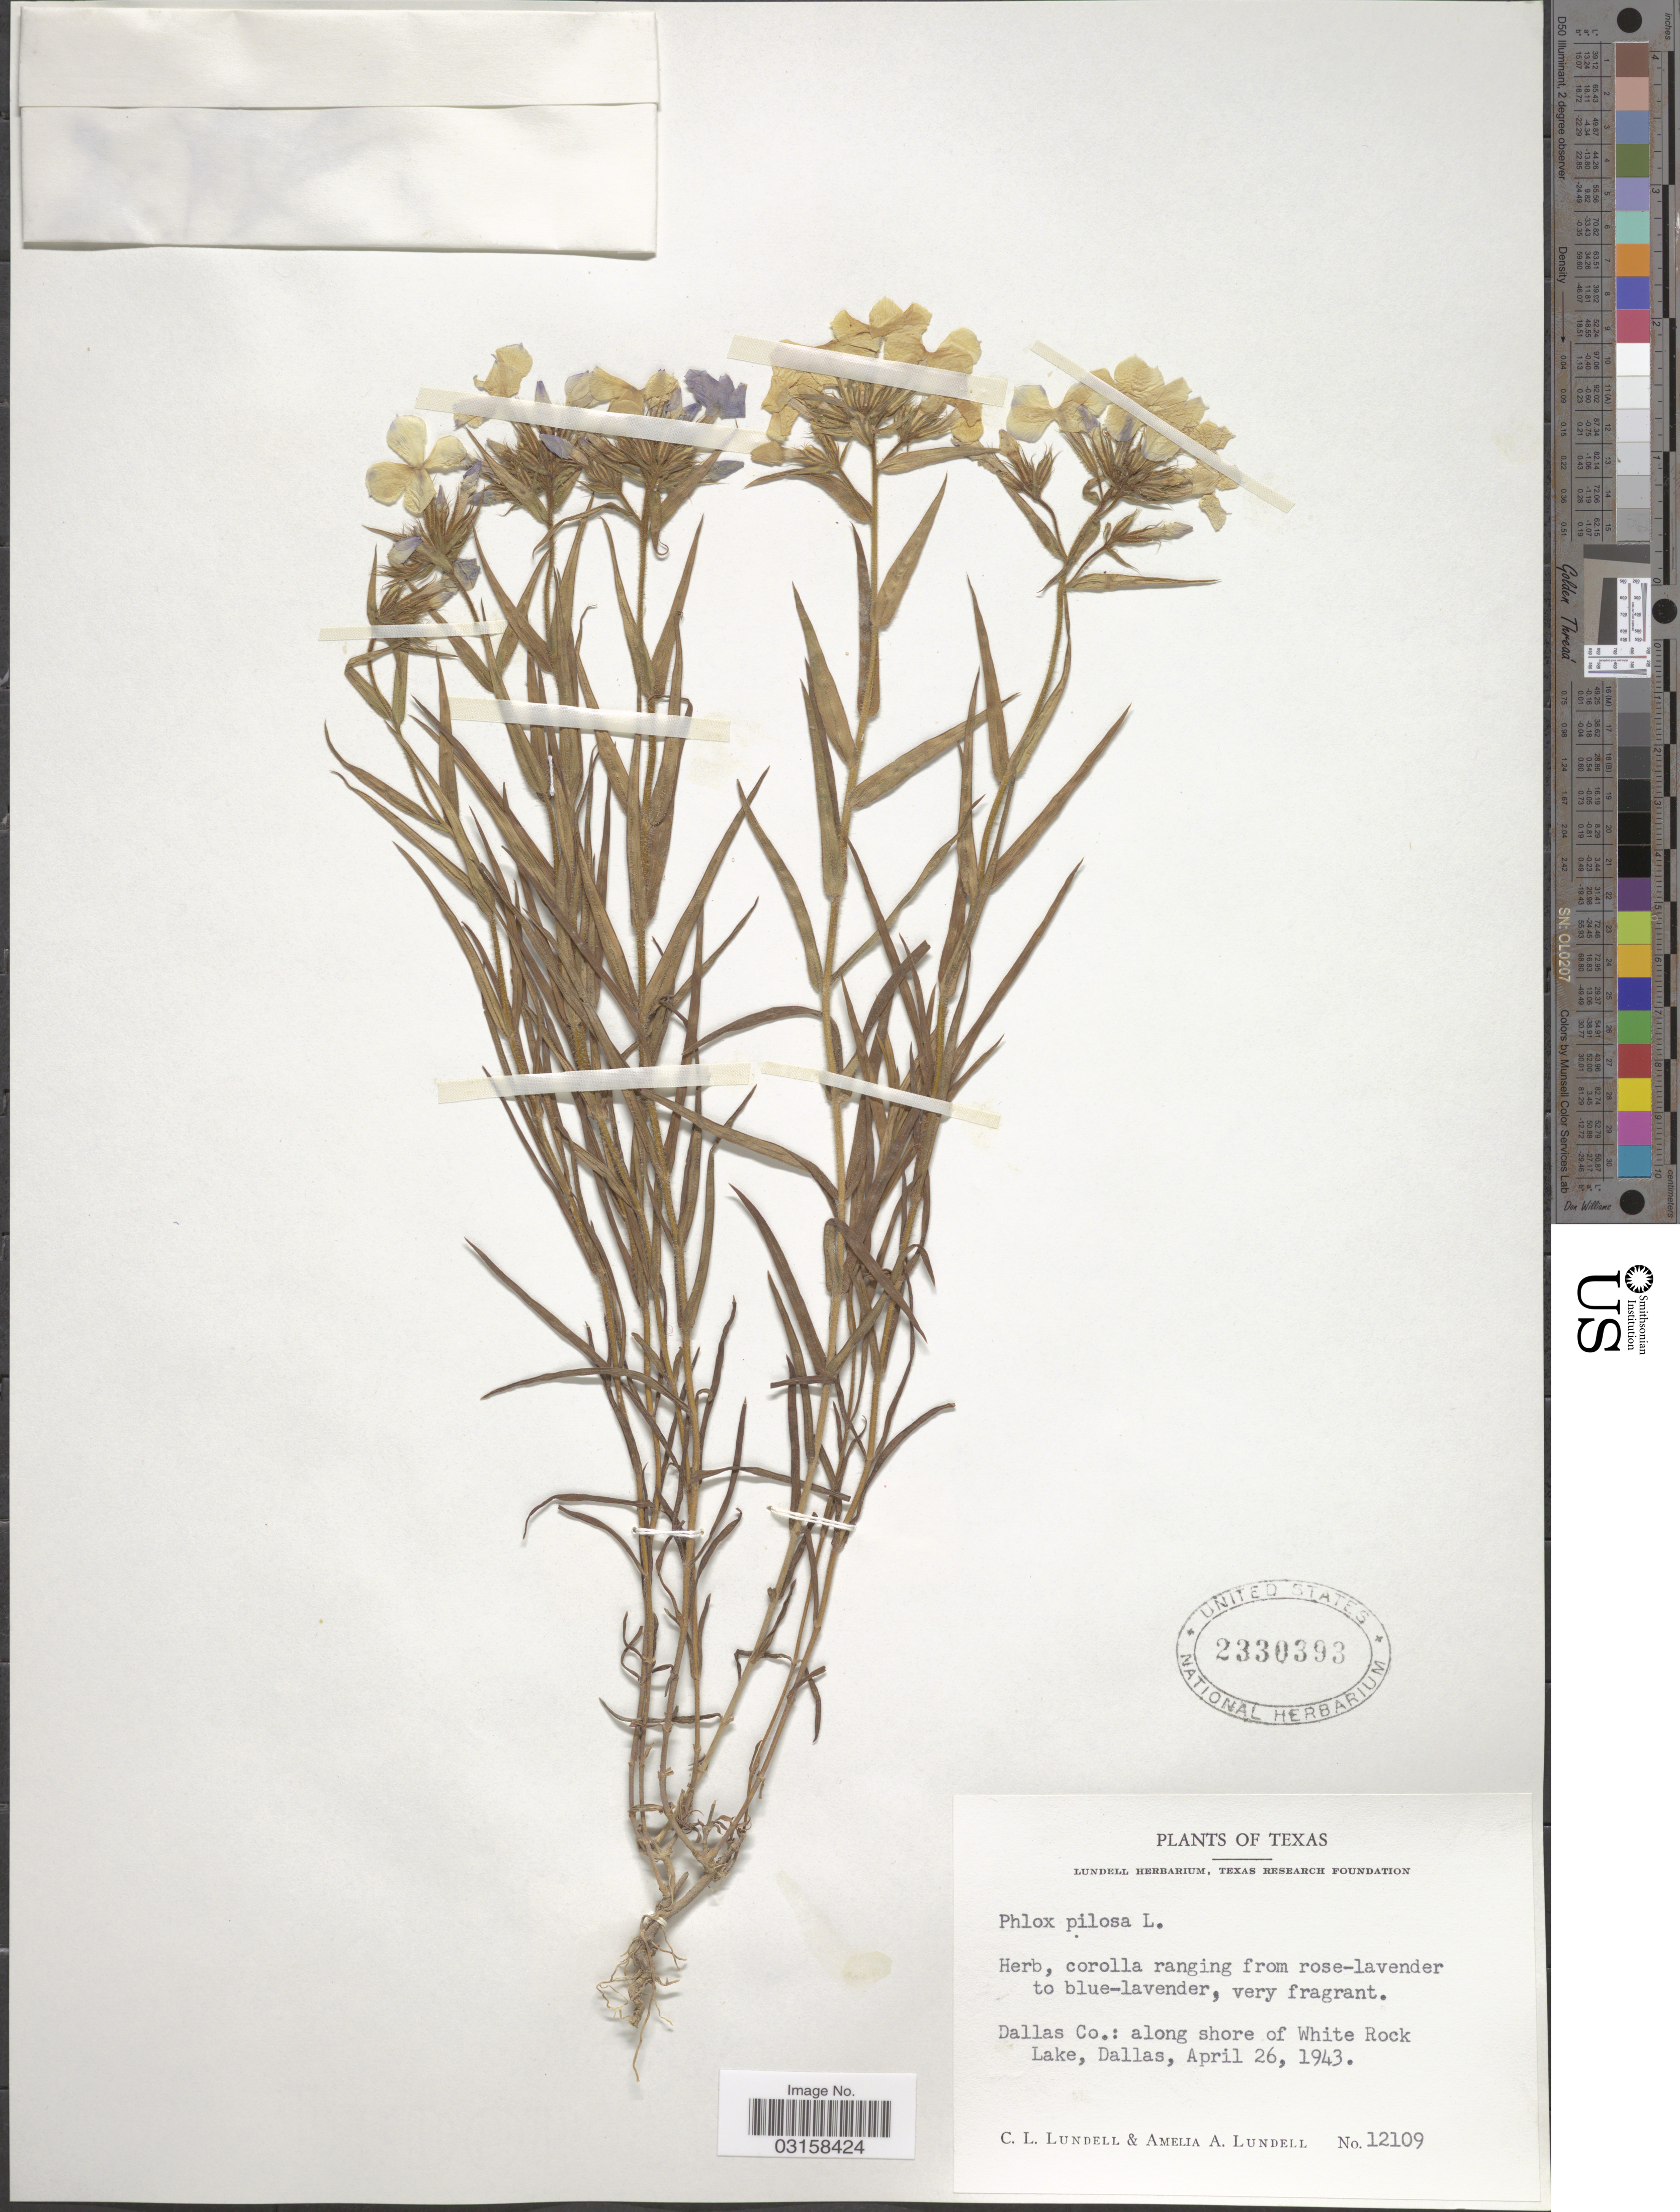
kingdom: Plantae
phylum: Tracheophyta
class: Magnoliopsida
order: Ericales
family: Polemoniaceae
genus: Phlox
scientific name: Phlox pilosa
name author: L.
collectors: C. L. Lundell & A. A. Lundell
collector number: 12109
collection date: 1943-04-26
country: United States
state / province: Texas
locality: Dallas Co.: along shore of White Rock Lake, Dallas.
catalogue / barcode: US 2330393